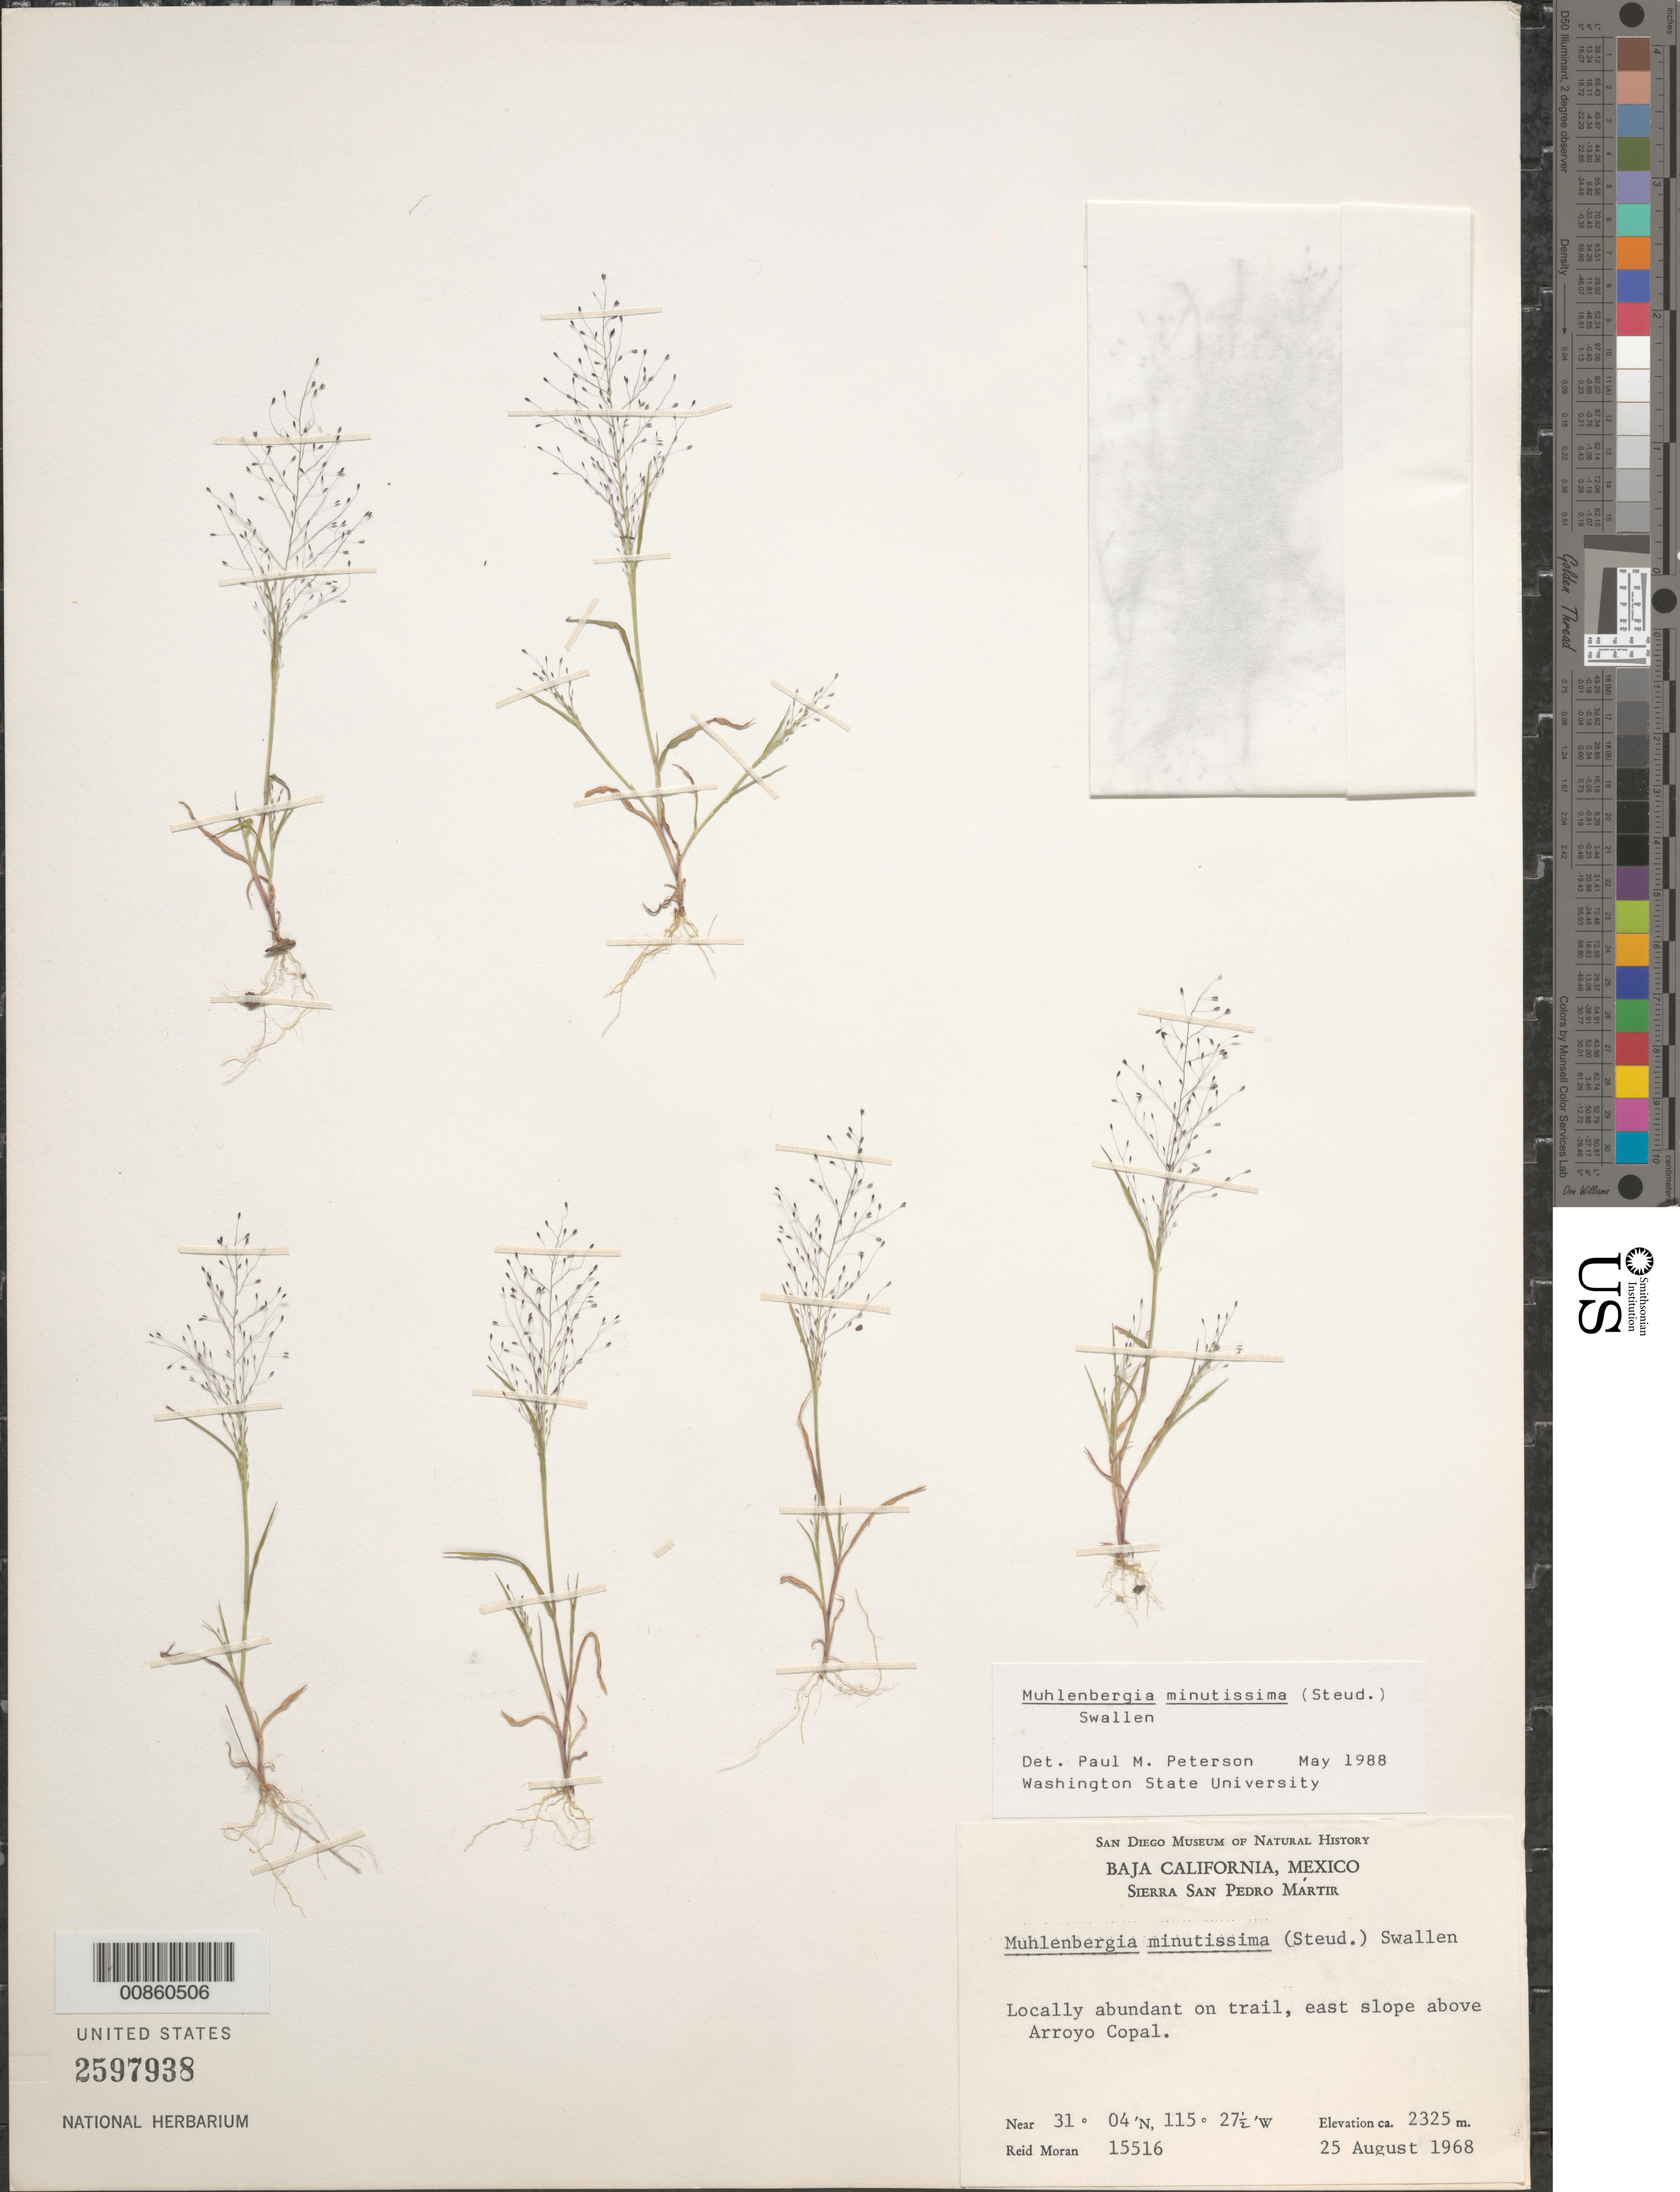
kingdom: Plantae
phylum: Tracheophyta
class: Liliopsida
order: Poales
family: Poaceae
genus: Muhlenbergia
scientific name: Muhlenbergia minutissima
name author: (Steud.) Swallen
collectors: R. V. Moran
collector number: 15516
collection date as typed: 25 Aug 1968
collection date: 1968-08-25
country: Mexico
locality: E slope at head of Arroyo Copal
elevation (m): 2350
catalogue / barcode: US 2597938